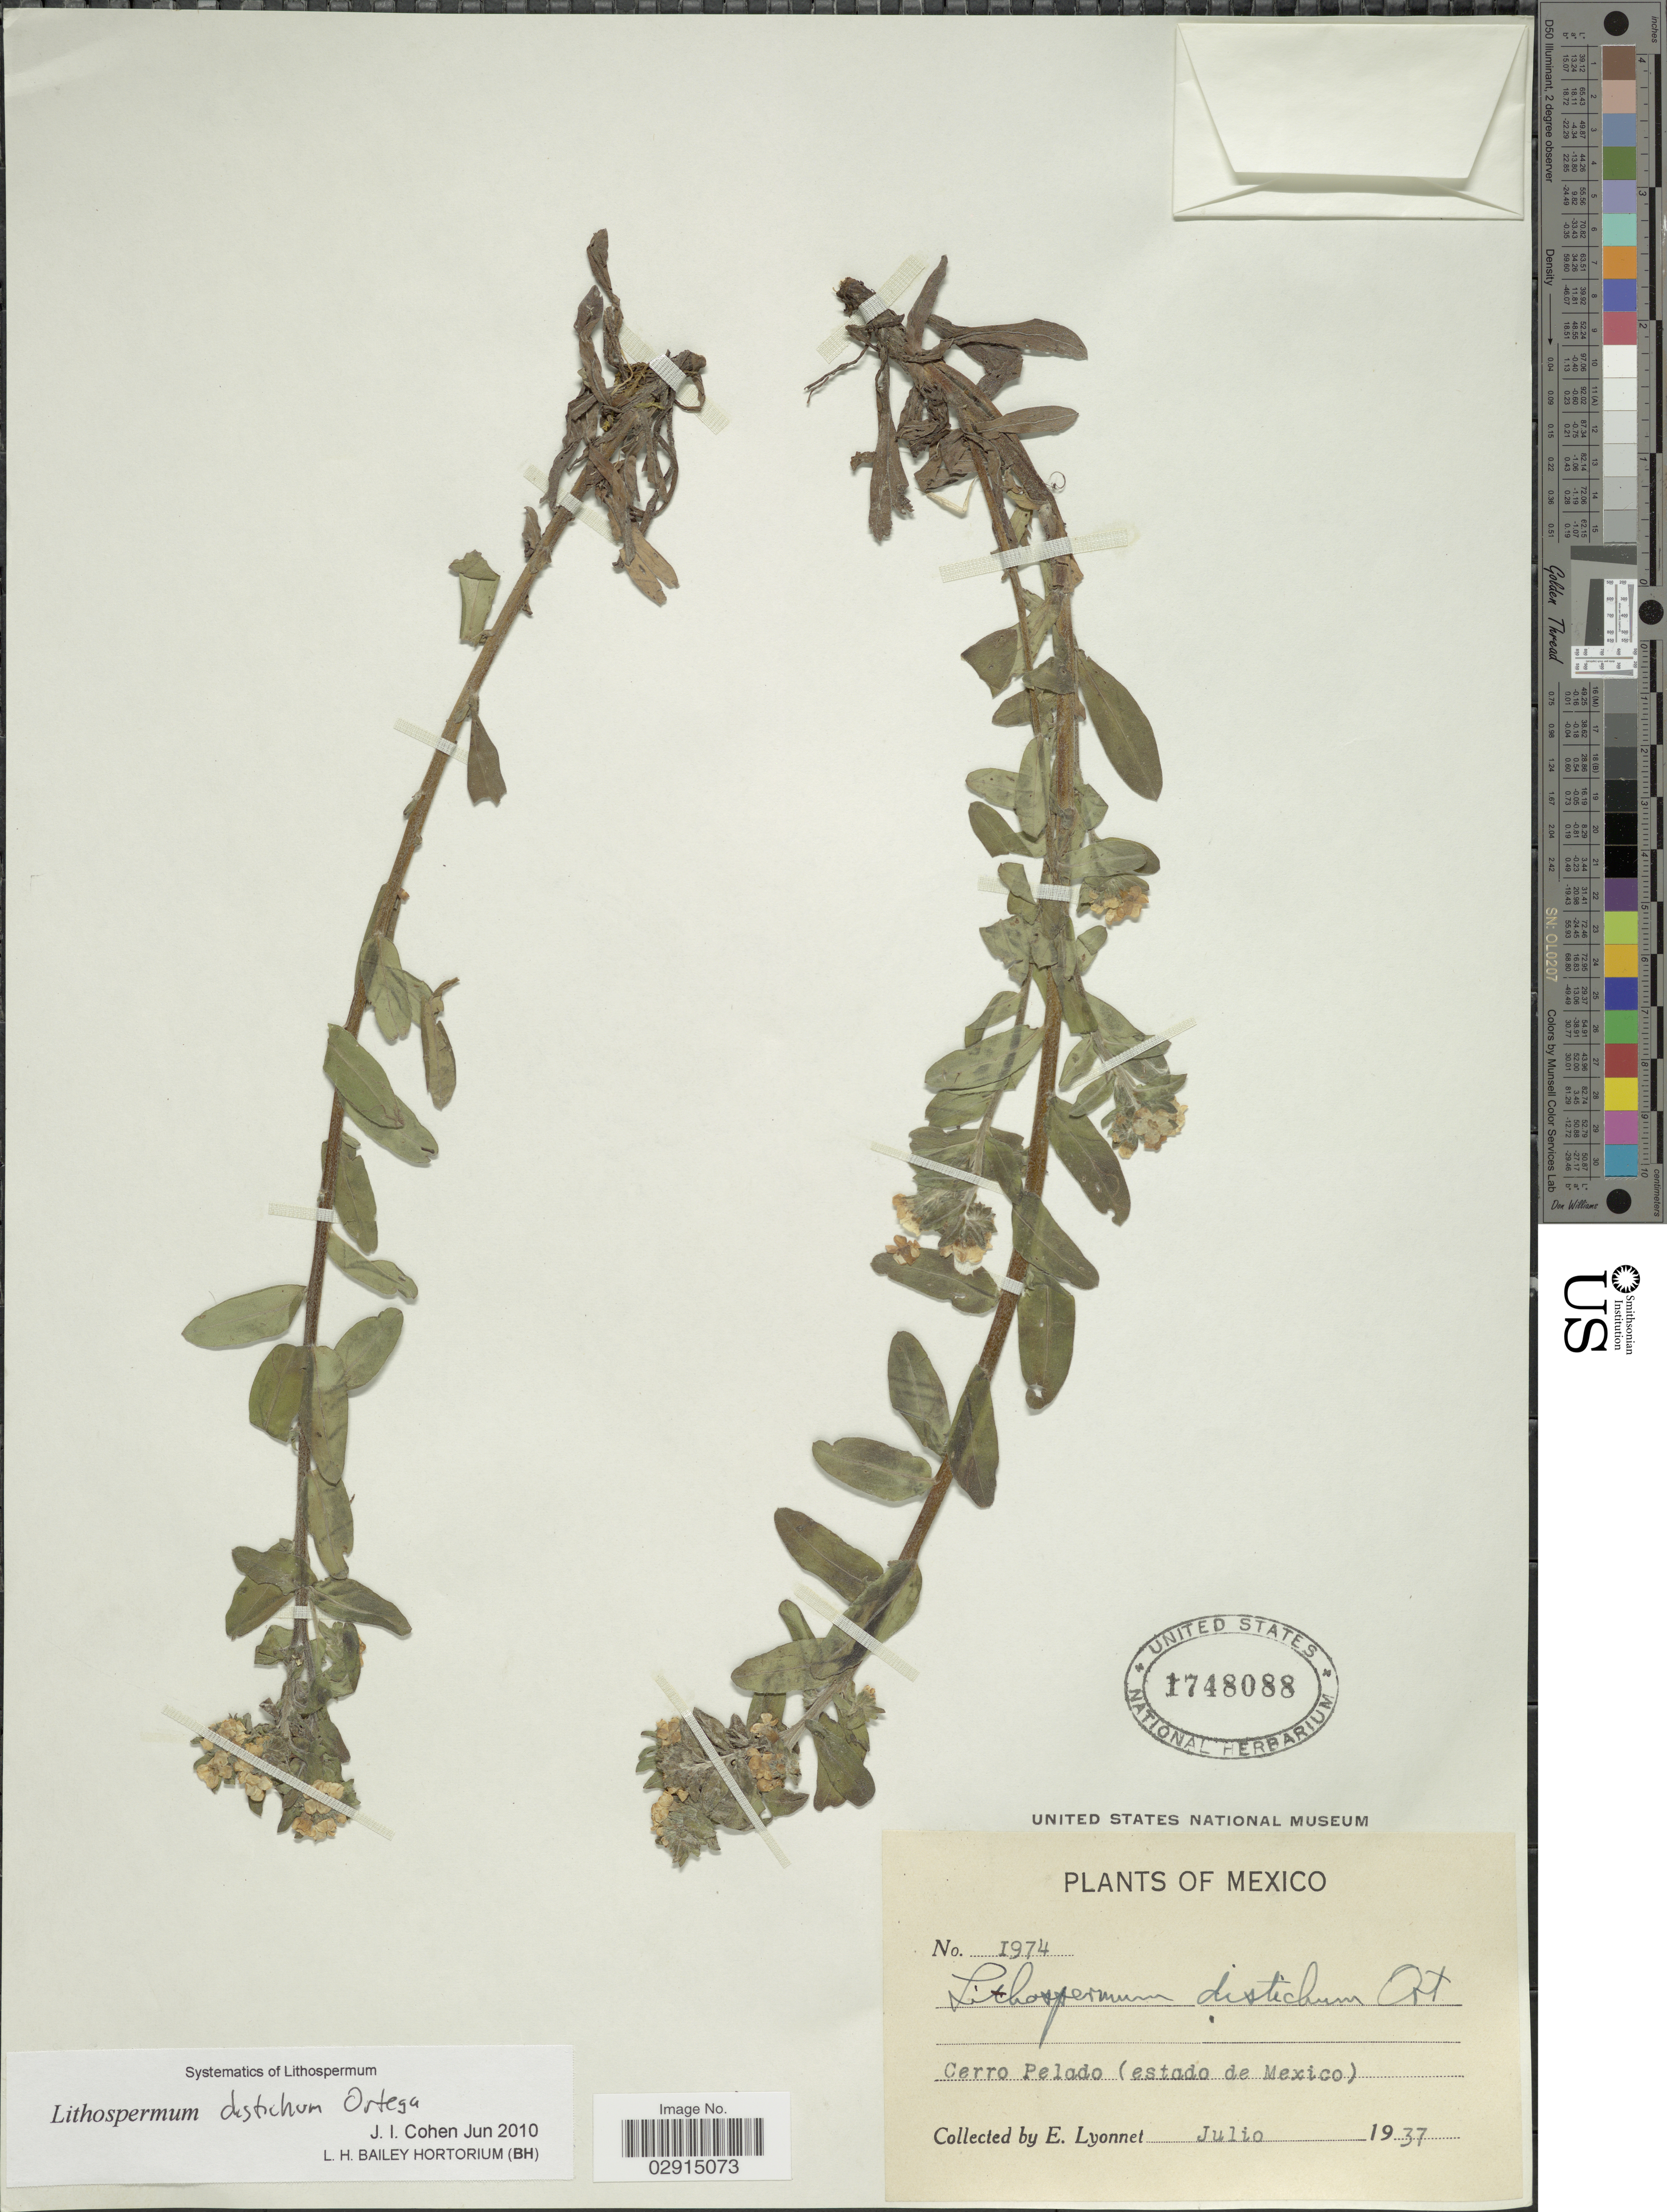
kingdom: Plantae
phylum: Tracheophyta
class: Magnoliopsida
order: Boraginales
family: Boraginaceae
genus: Lithospermum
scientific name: Lithospermum distichum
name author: Ortega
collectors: E. Lyonnet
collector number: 1974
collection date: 1937-07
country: Mexico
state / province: México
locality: Cerro Pelado (estado de Mexico).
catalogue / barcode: US 1748088